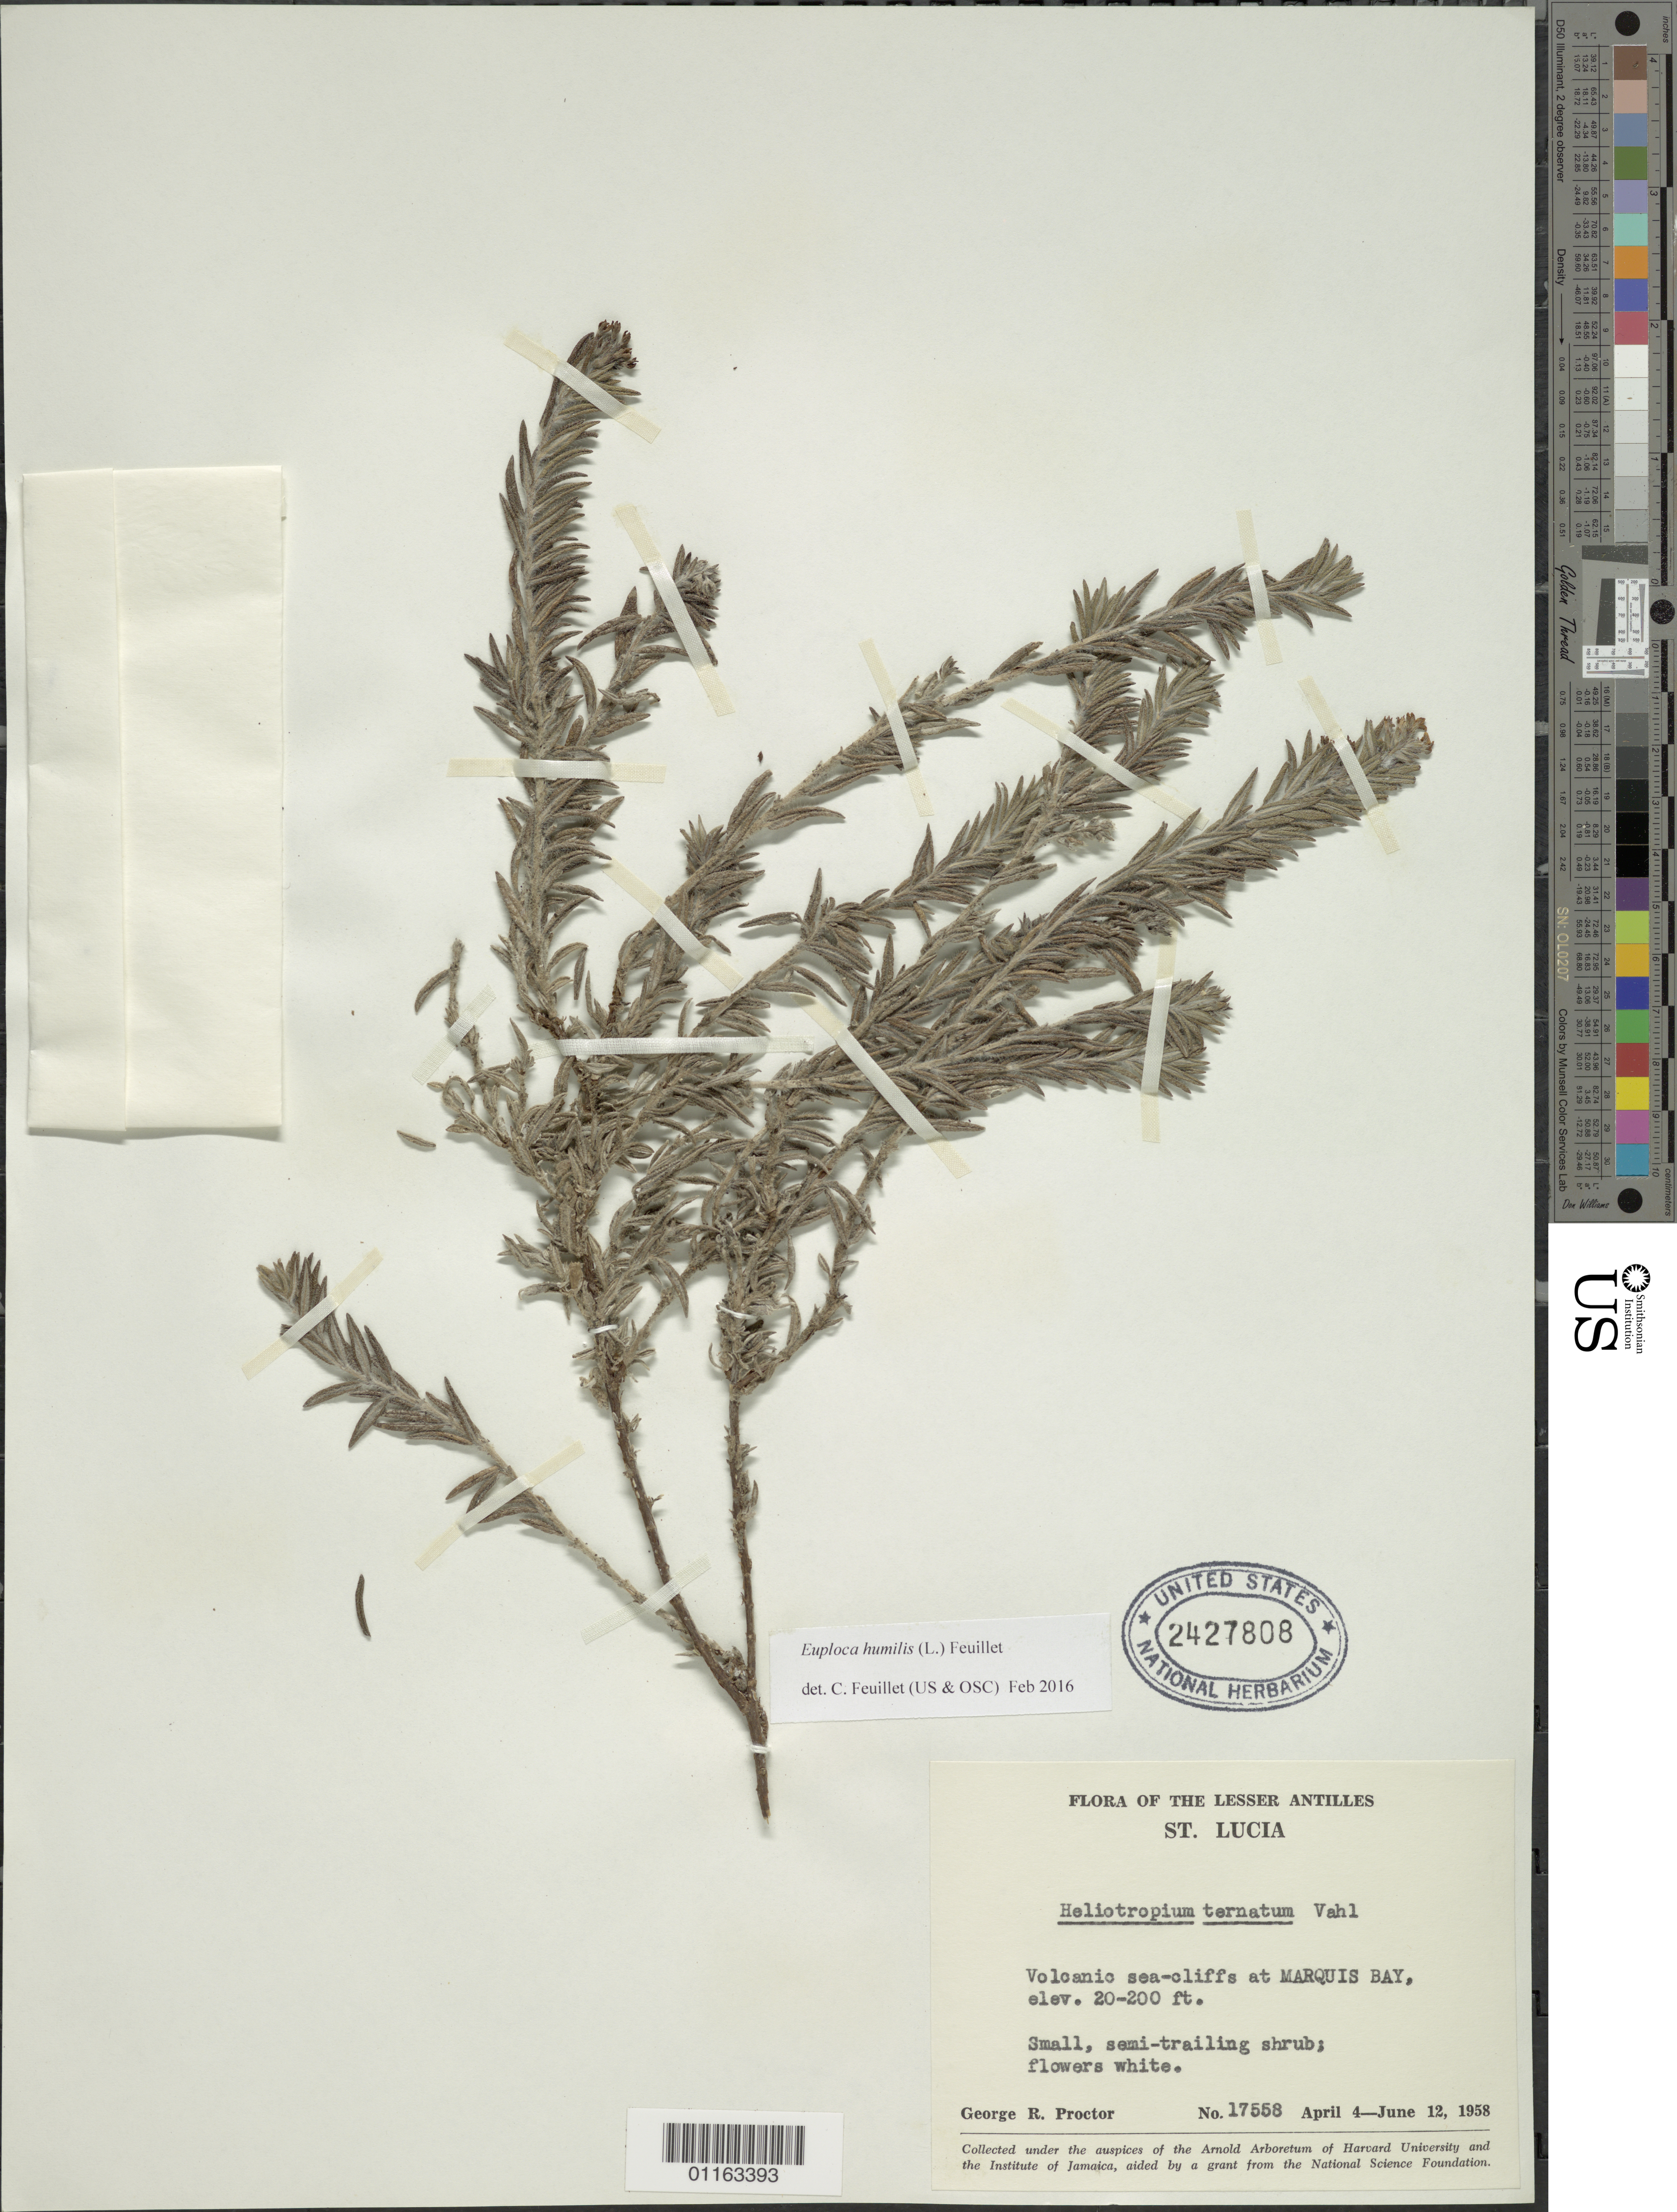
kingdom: Plantae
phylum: Tracheophyta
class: Magnoliopsida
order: Boraginales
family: Heliotropiaceae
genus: Euploca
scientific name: Euploca humilis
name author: (L.) Feuillet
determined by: Feuillet, C.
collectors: G. R. Proctor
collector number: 17558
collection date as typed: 04 Apr 1958 to 12 Jun 1958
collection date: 1958-04-04/1958-06-12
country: St. Lucia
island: St. Lucia I.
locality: Marquis Bay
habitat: Volcanic sea cliffs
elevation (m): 6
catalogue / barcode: US 2427808